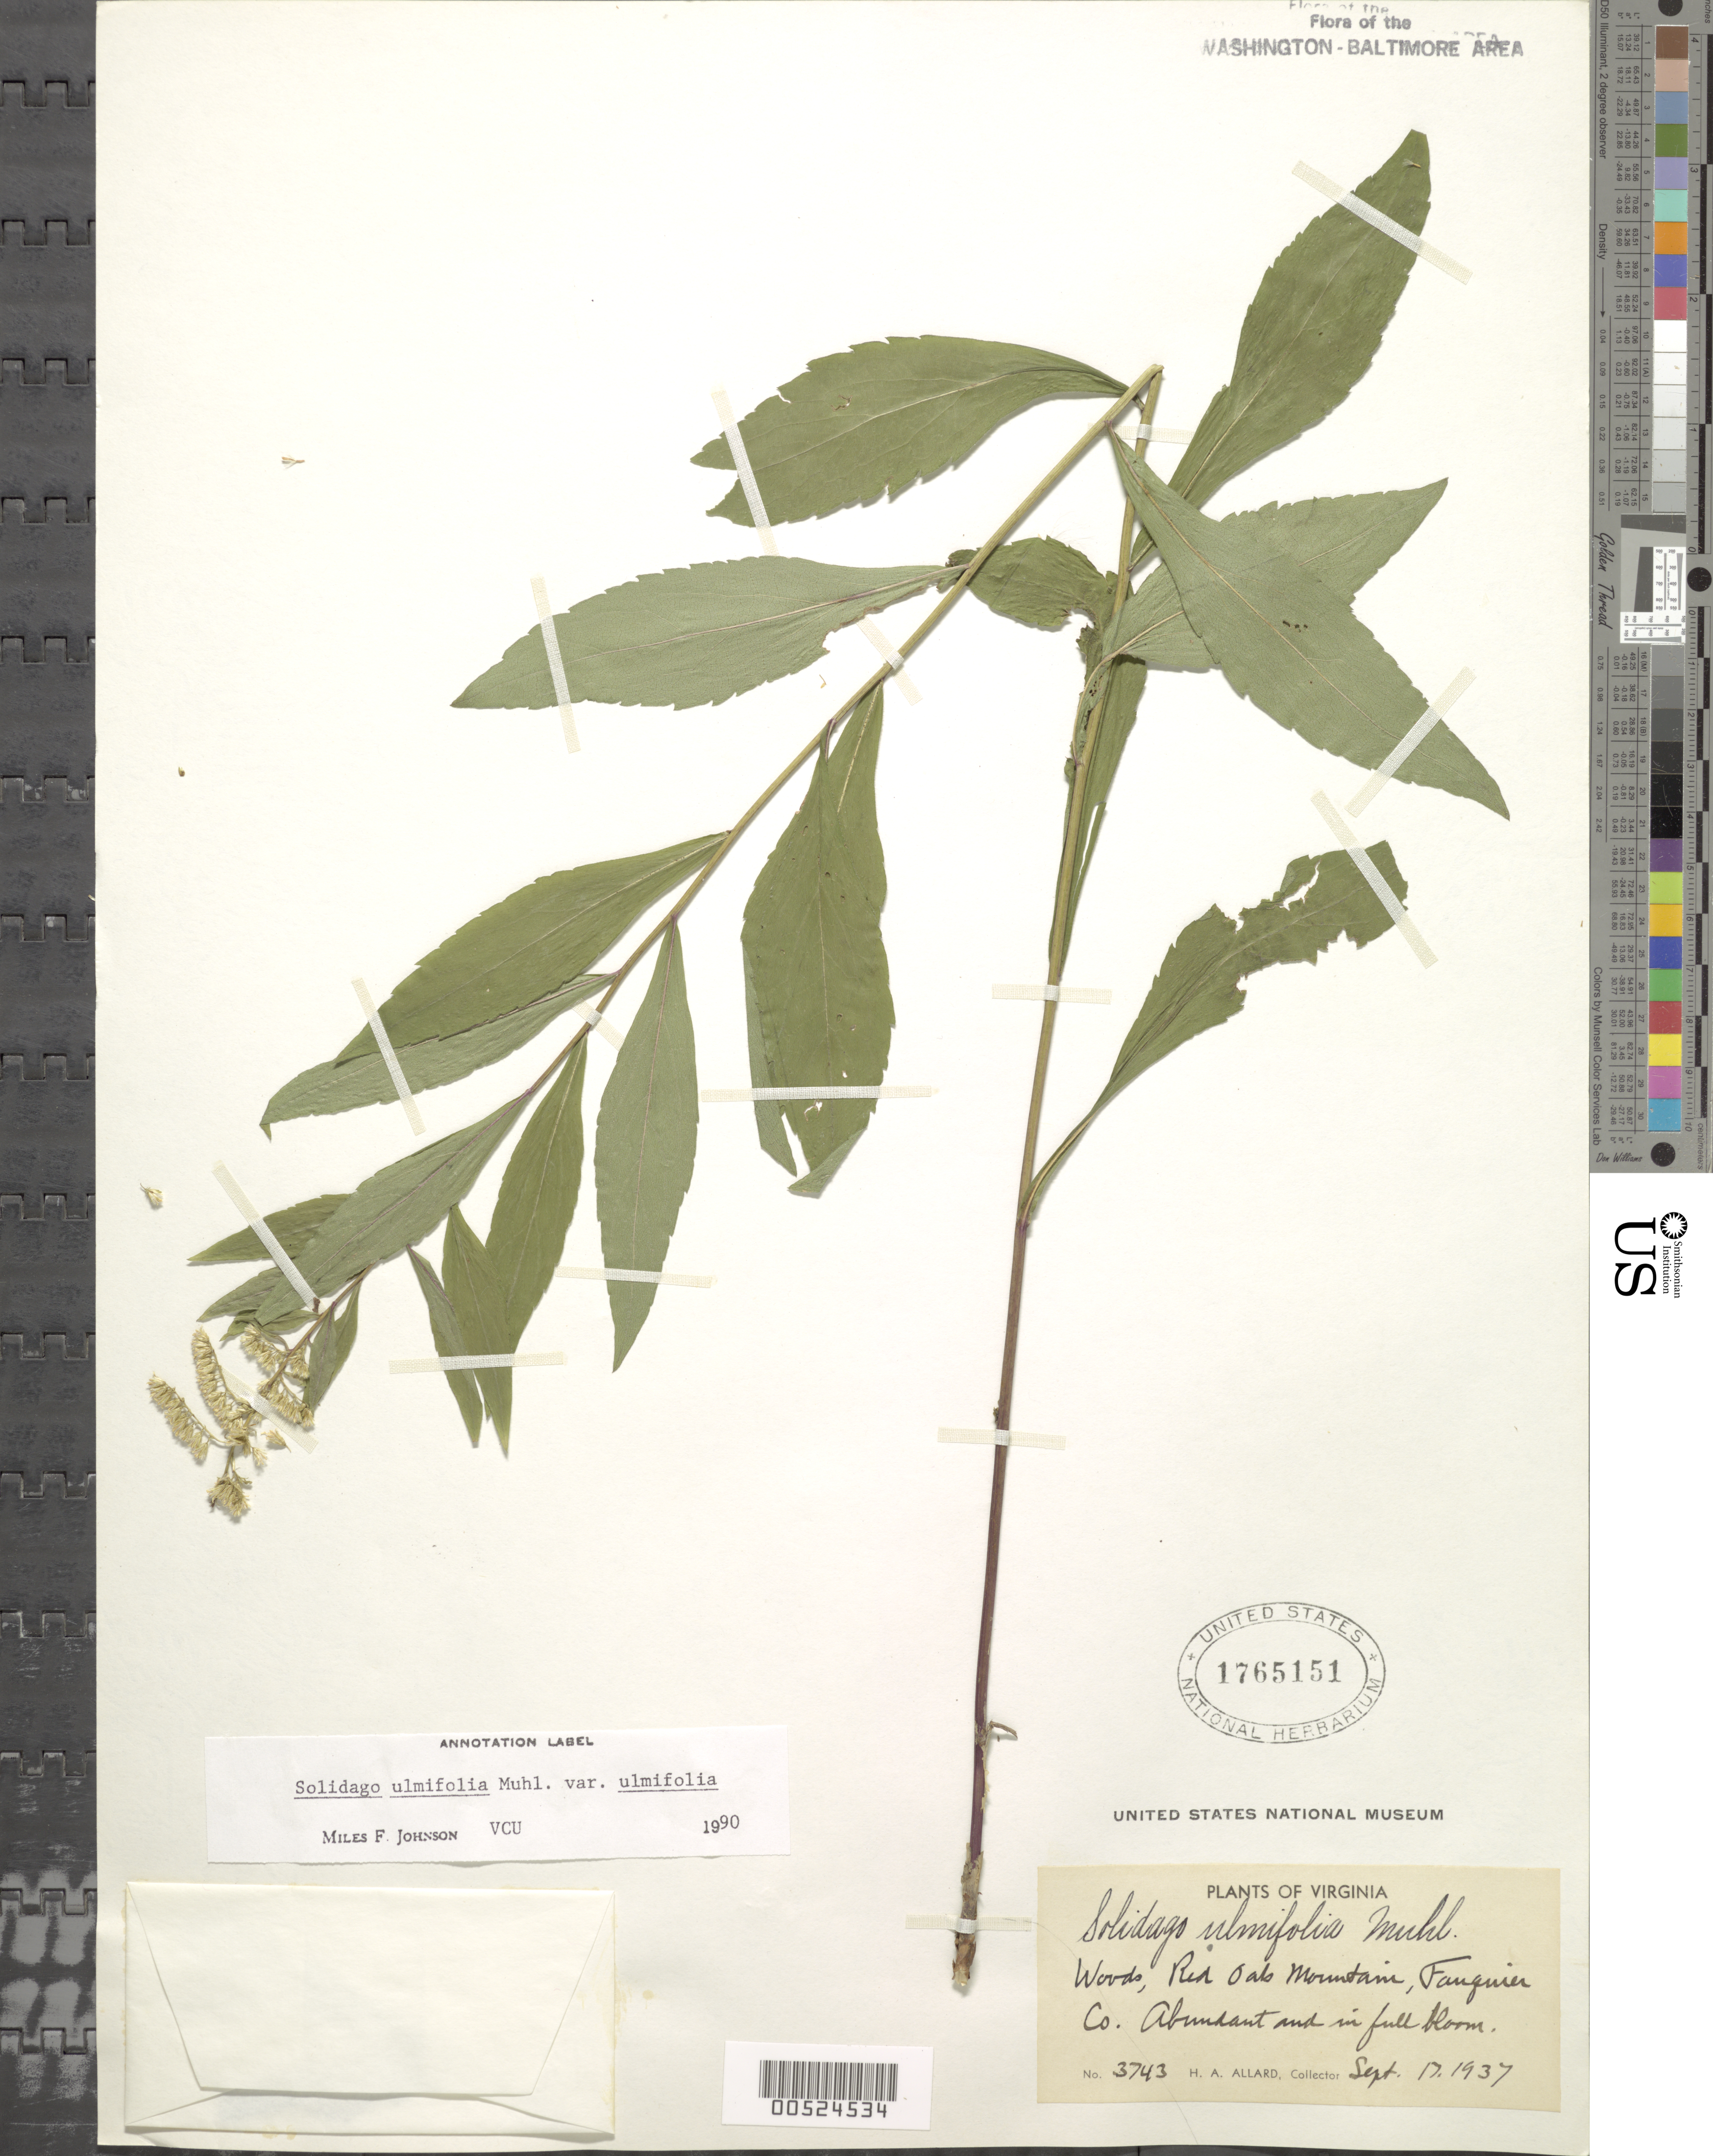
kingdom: Plantae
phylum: Tracheophyta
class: Magnoliopsida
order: Asterales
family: Asteraceae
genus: Solidago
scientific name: Solidago ulmifolia var. ulmifolia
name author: Muhl.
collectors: H. A. Allard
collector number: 3743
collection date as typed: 17 Sep 1937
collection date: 1937-09-17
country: United States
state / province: Virginia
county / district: Fauquier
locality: Red Oak Mountain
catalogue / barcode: US 1765151